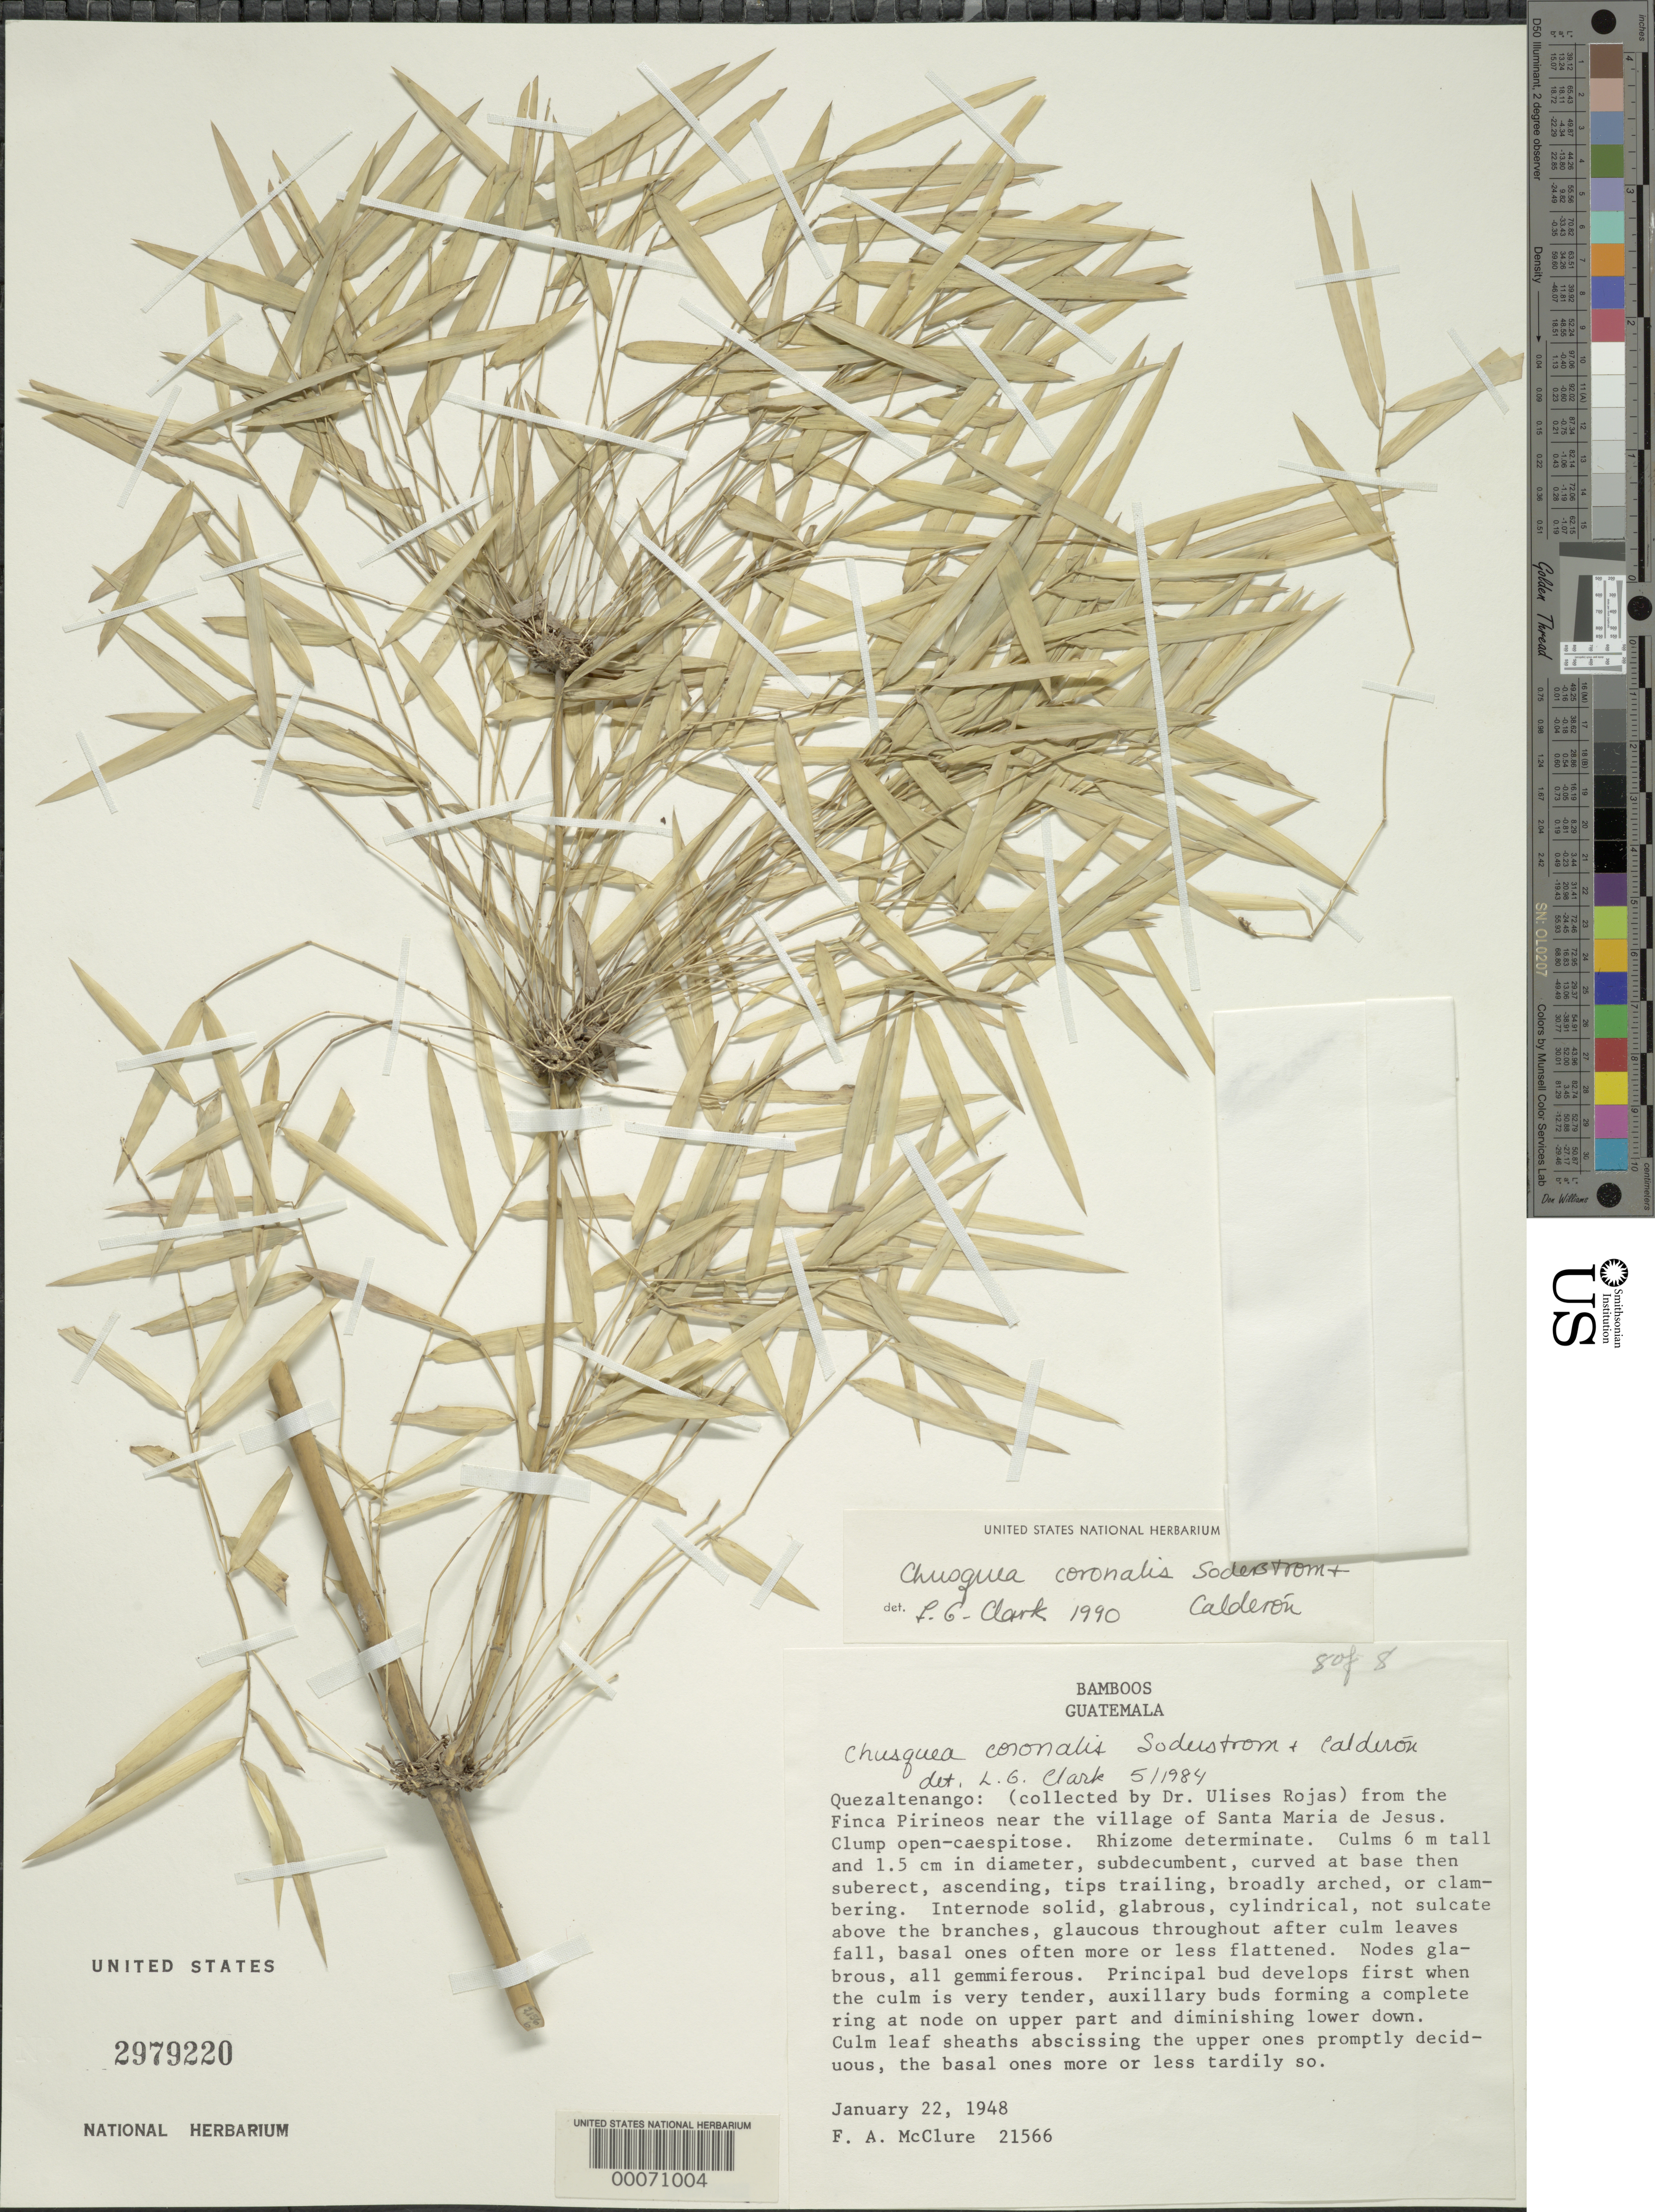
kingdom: Plantae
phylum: Tracheophyta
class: Liliopsida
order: Poales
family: Poaceae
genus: Chusquea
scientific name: Chusquea coronalis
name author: Soderstr. & C. E. Calderón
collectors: U. Rojas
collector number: Mcclure 21566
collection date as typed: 22 Jan 1948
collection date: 1948-01-22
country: Guatemala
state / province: Quetzaltenango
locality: Finca Pirineos near the village of Santa Maria de Jesus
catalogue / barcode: US 2979220